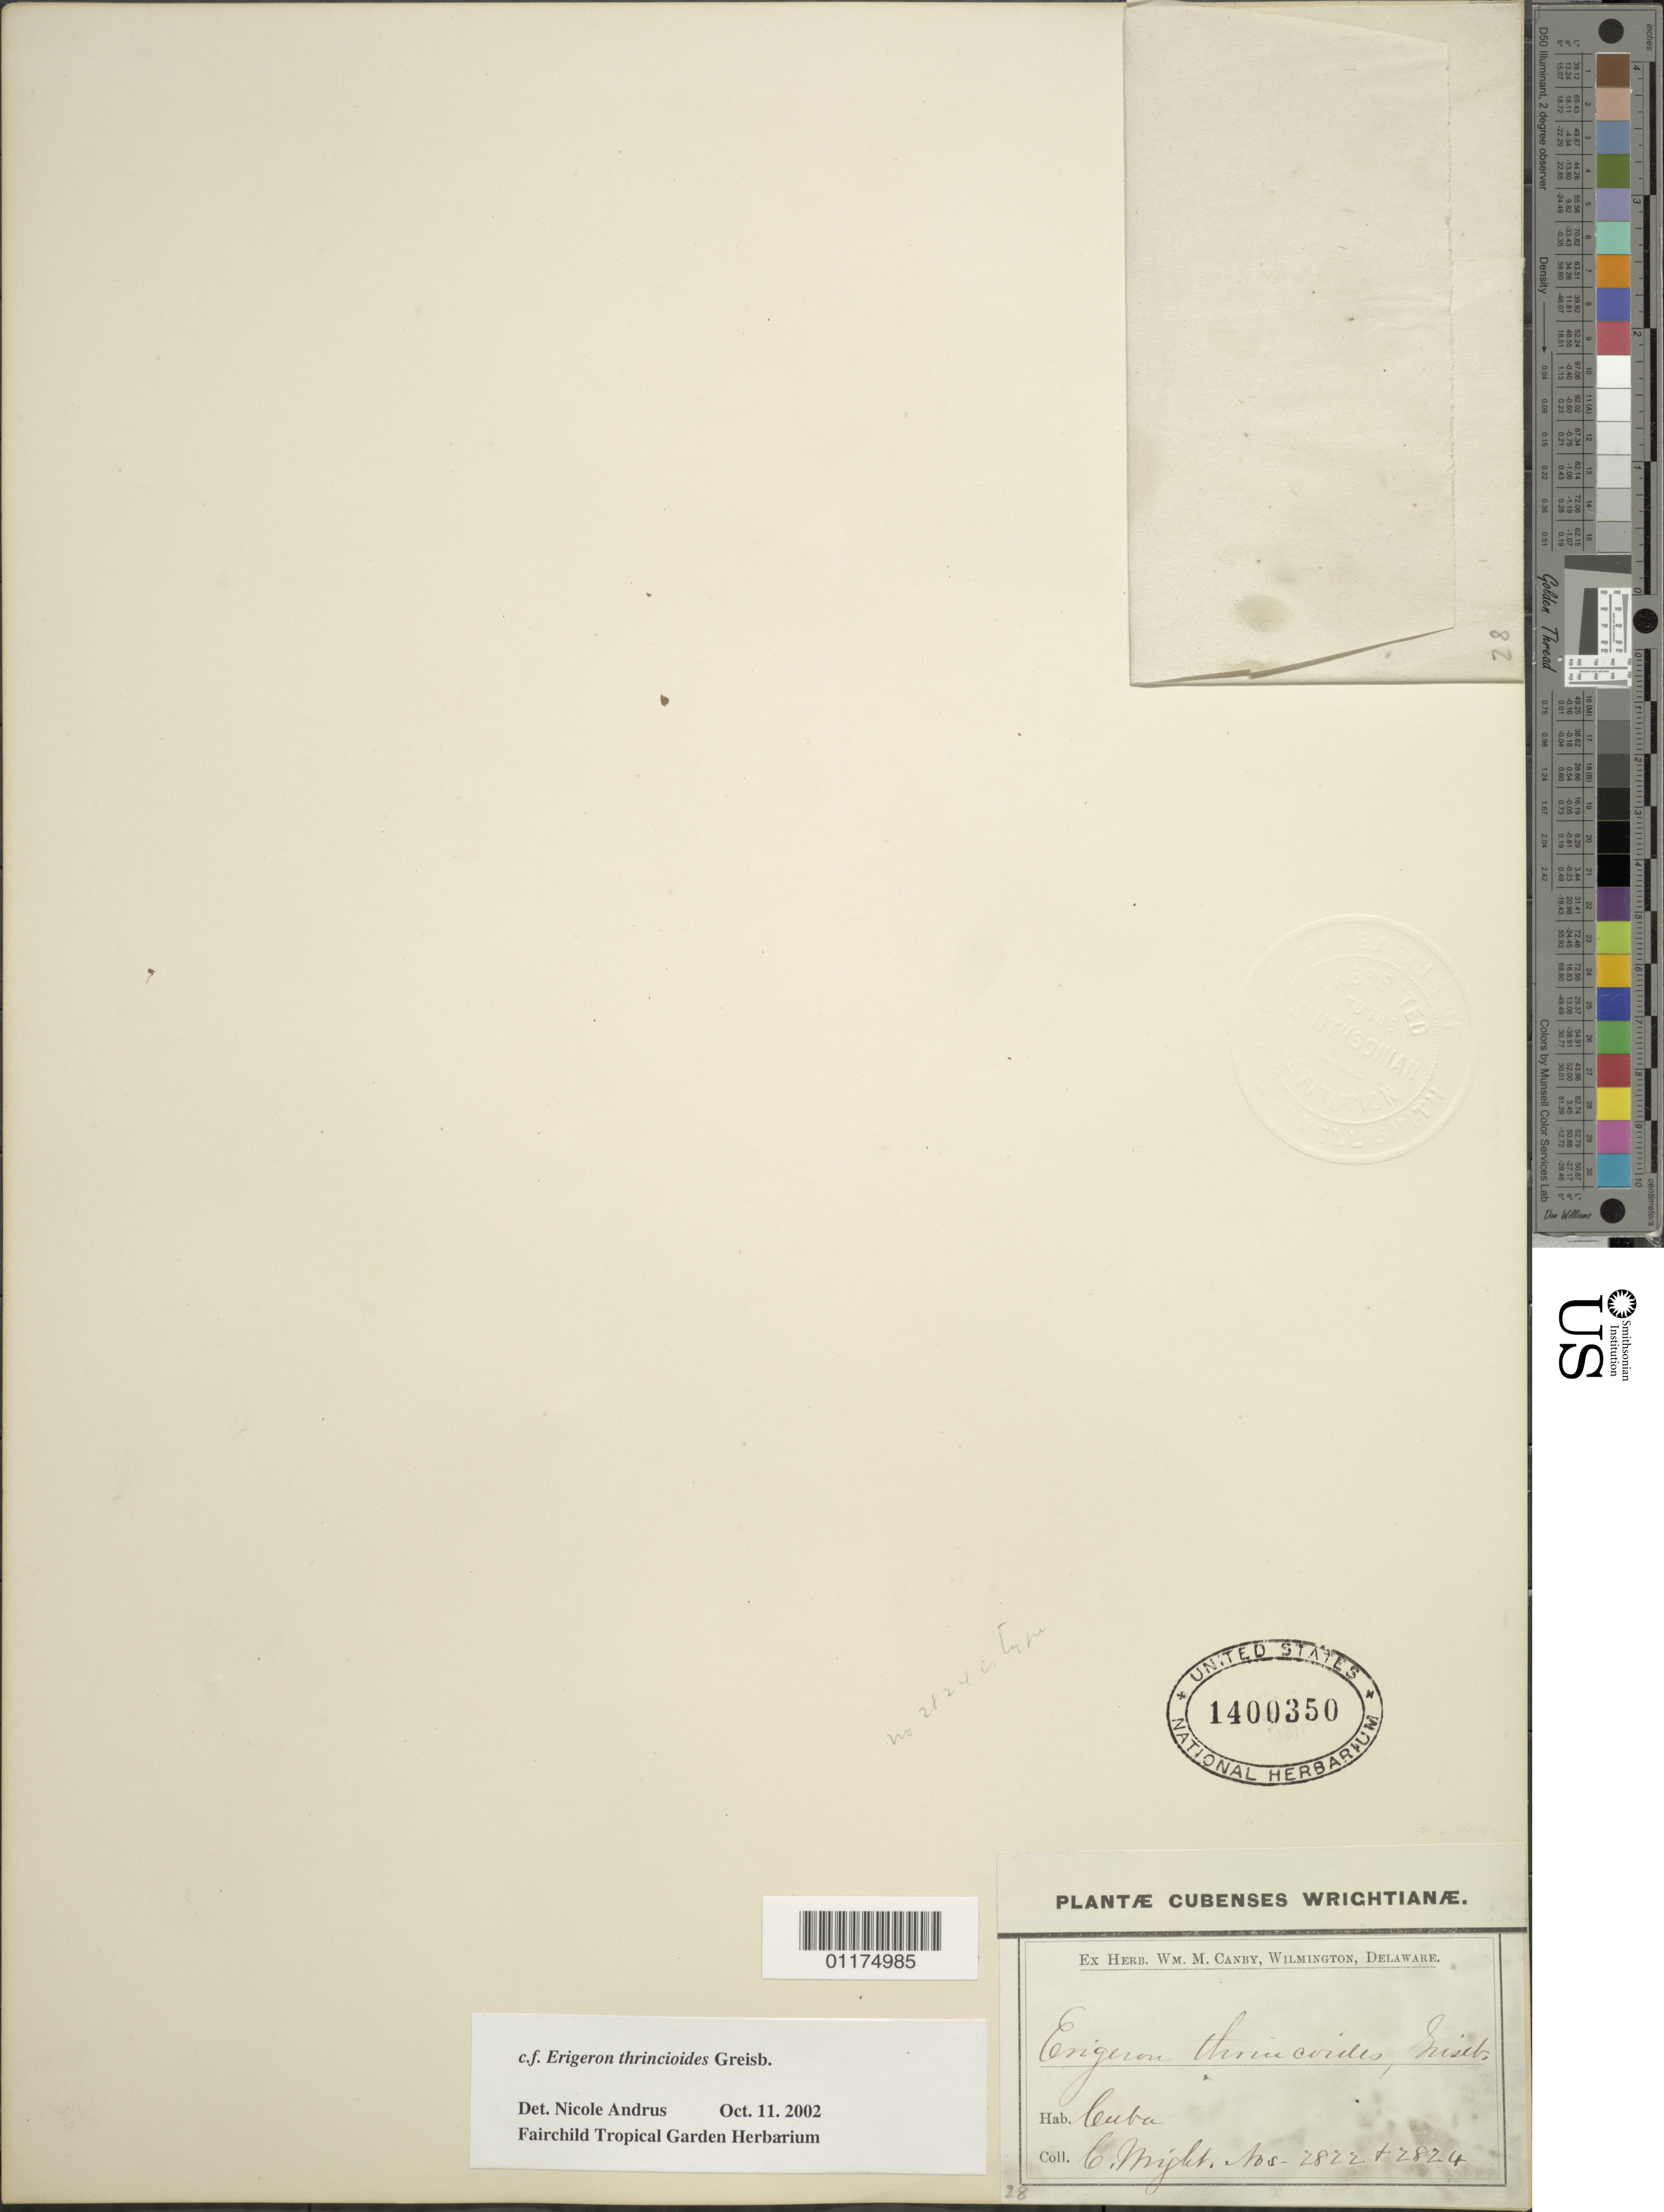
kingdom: Plantae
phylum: Tracheophyta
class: Magnoliopsida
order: Asterales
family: Asteraceae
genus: Erigeron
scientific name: Erigeron thrincioides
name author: Griseb.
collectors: C. Wright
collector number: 2822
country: Cuba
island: Cuba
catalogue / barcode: US 1400350